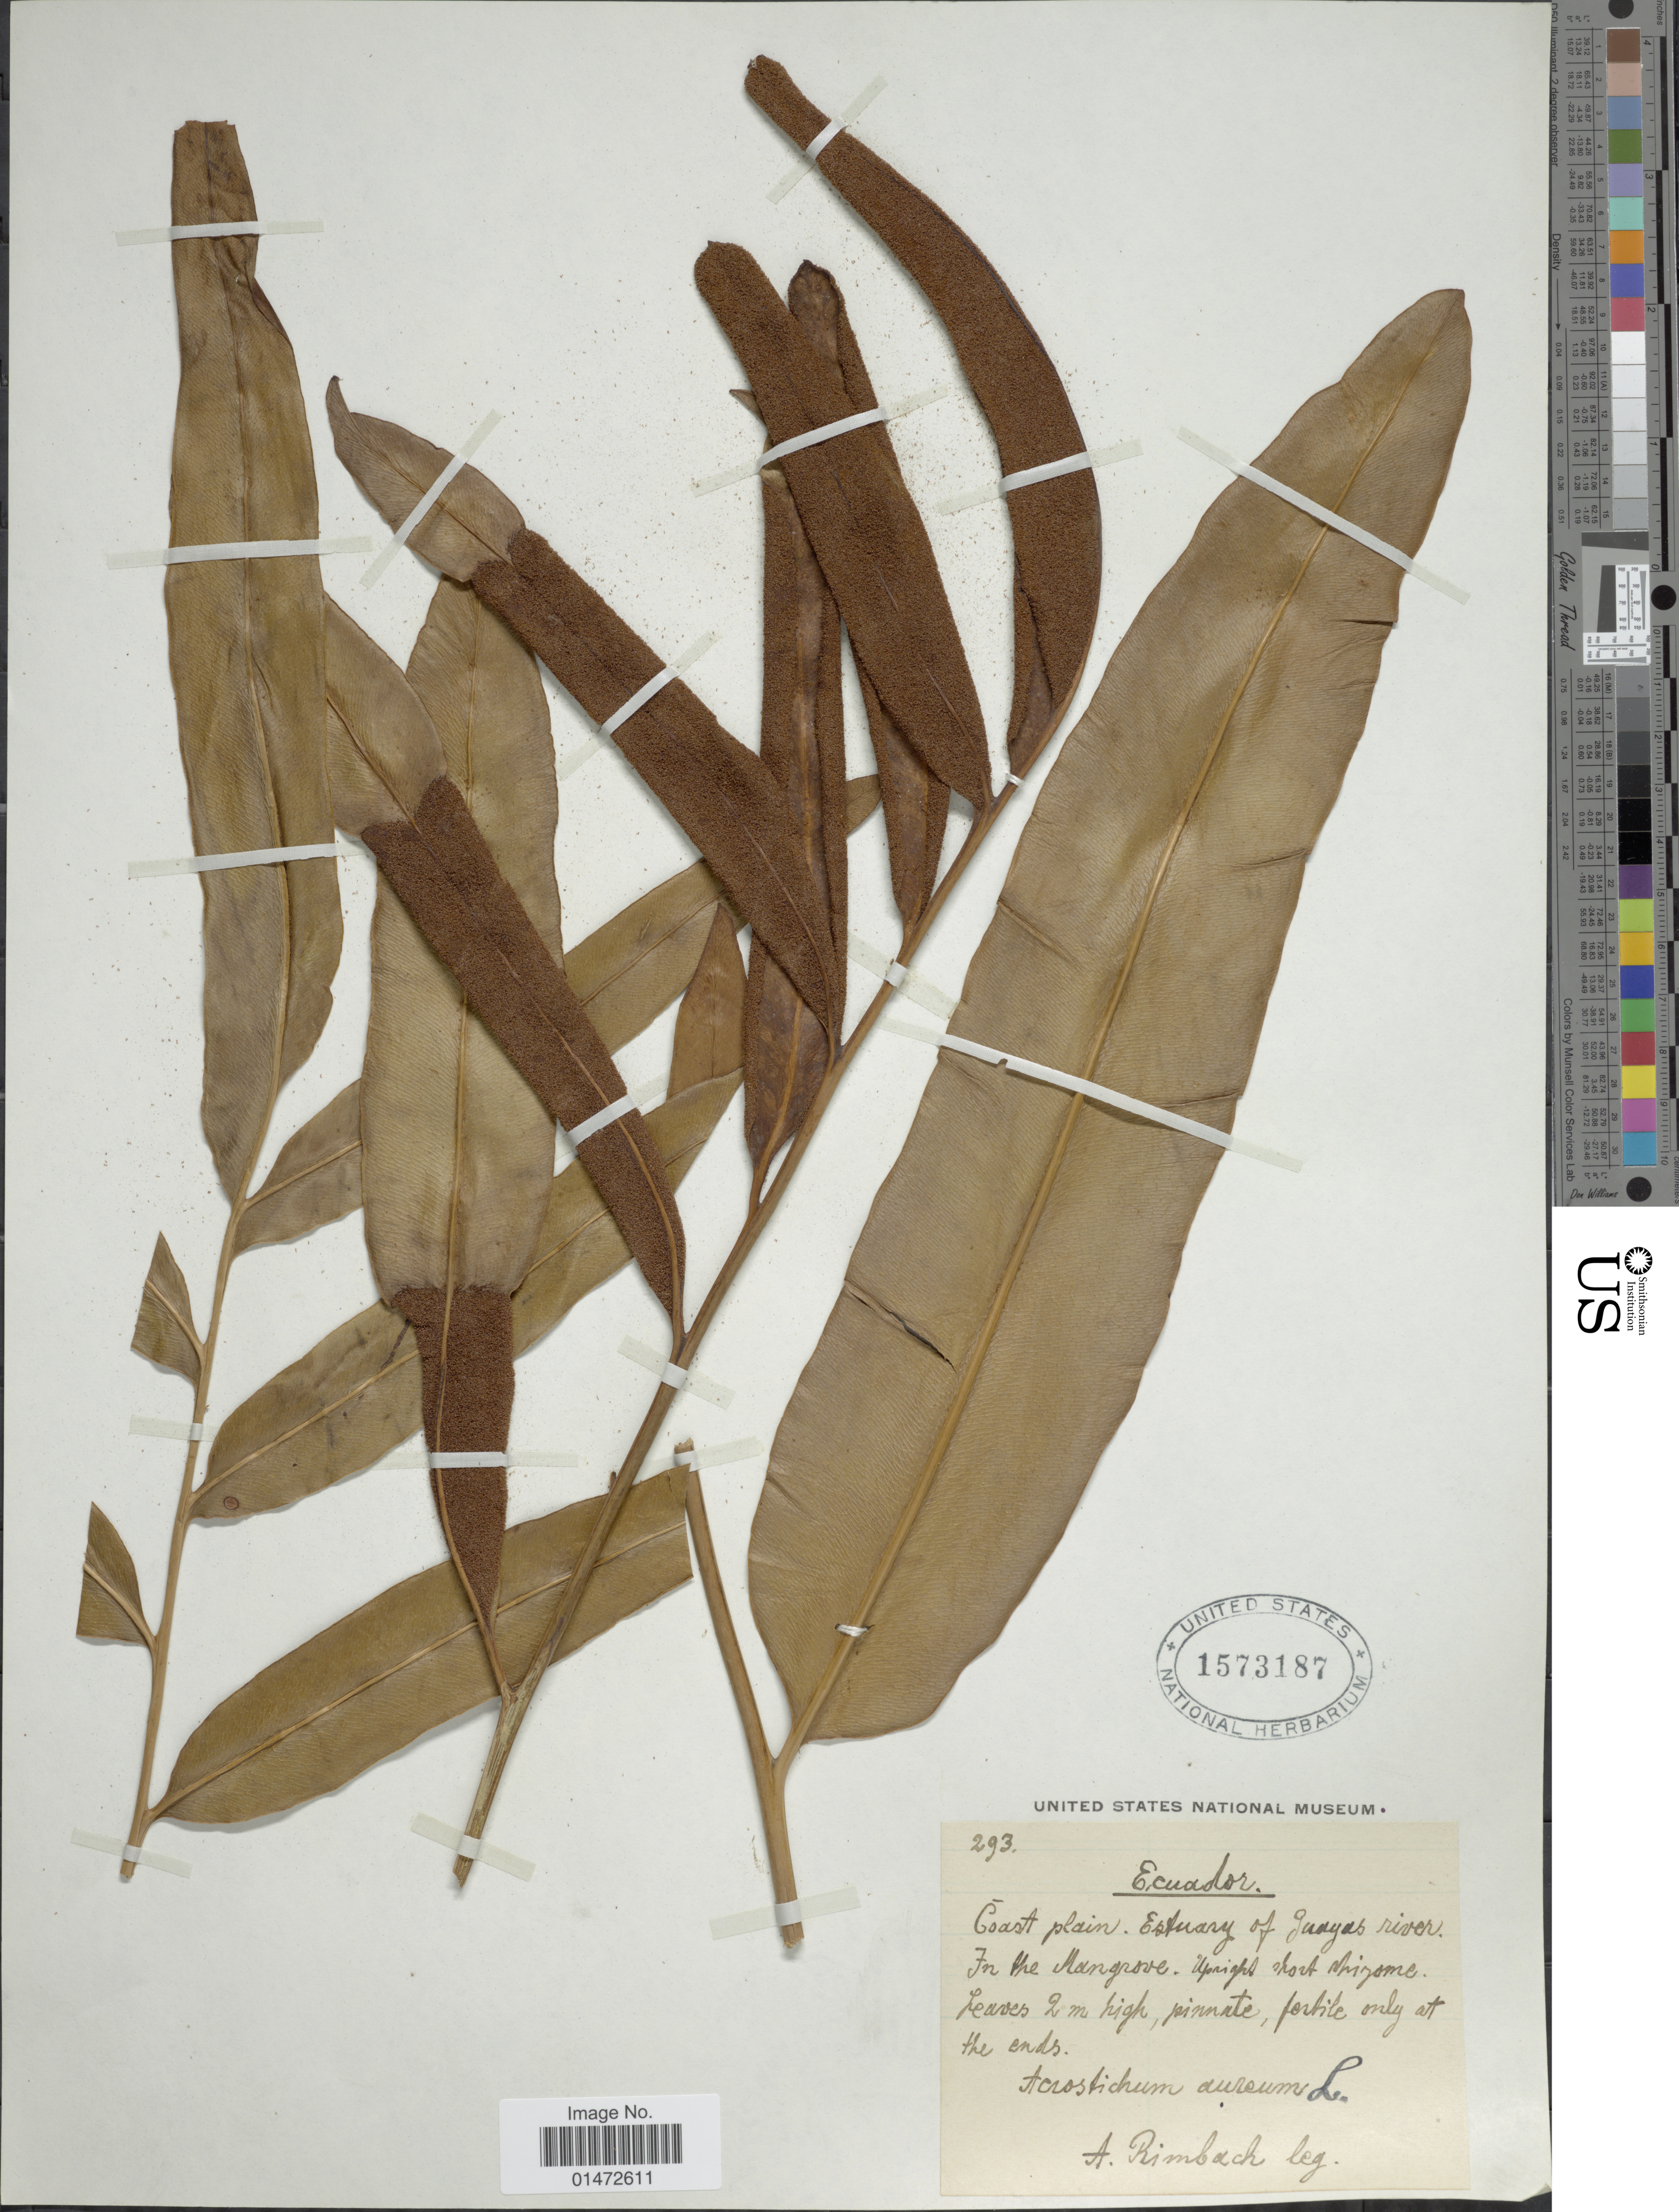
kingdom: Plantae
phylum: Tracheophyta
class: Polypodiopsida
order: Polypodiales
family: Pteridaceae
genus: Acrostichum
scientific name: Acrostichum aureum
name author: L.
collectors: A. Rimbach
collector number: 293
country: Ecuador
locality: Coast plain. Estuary of Puayas river. In the Mangrove.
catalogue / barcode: US 1573187